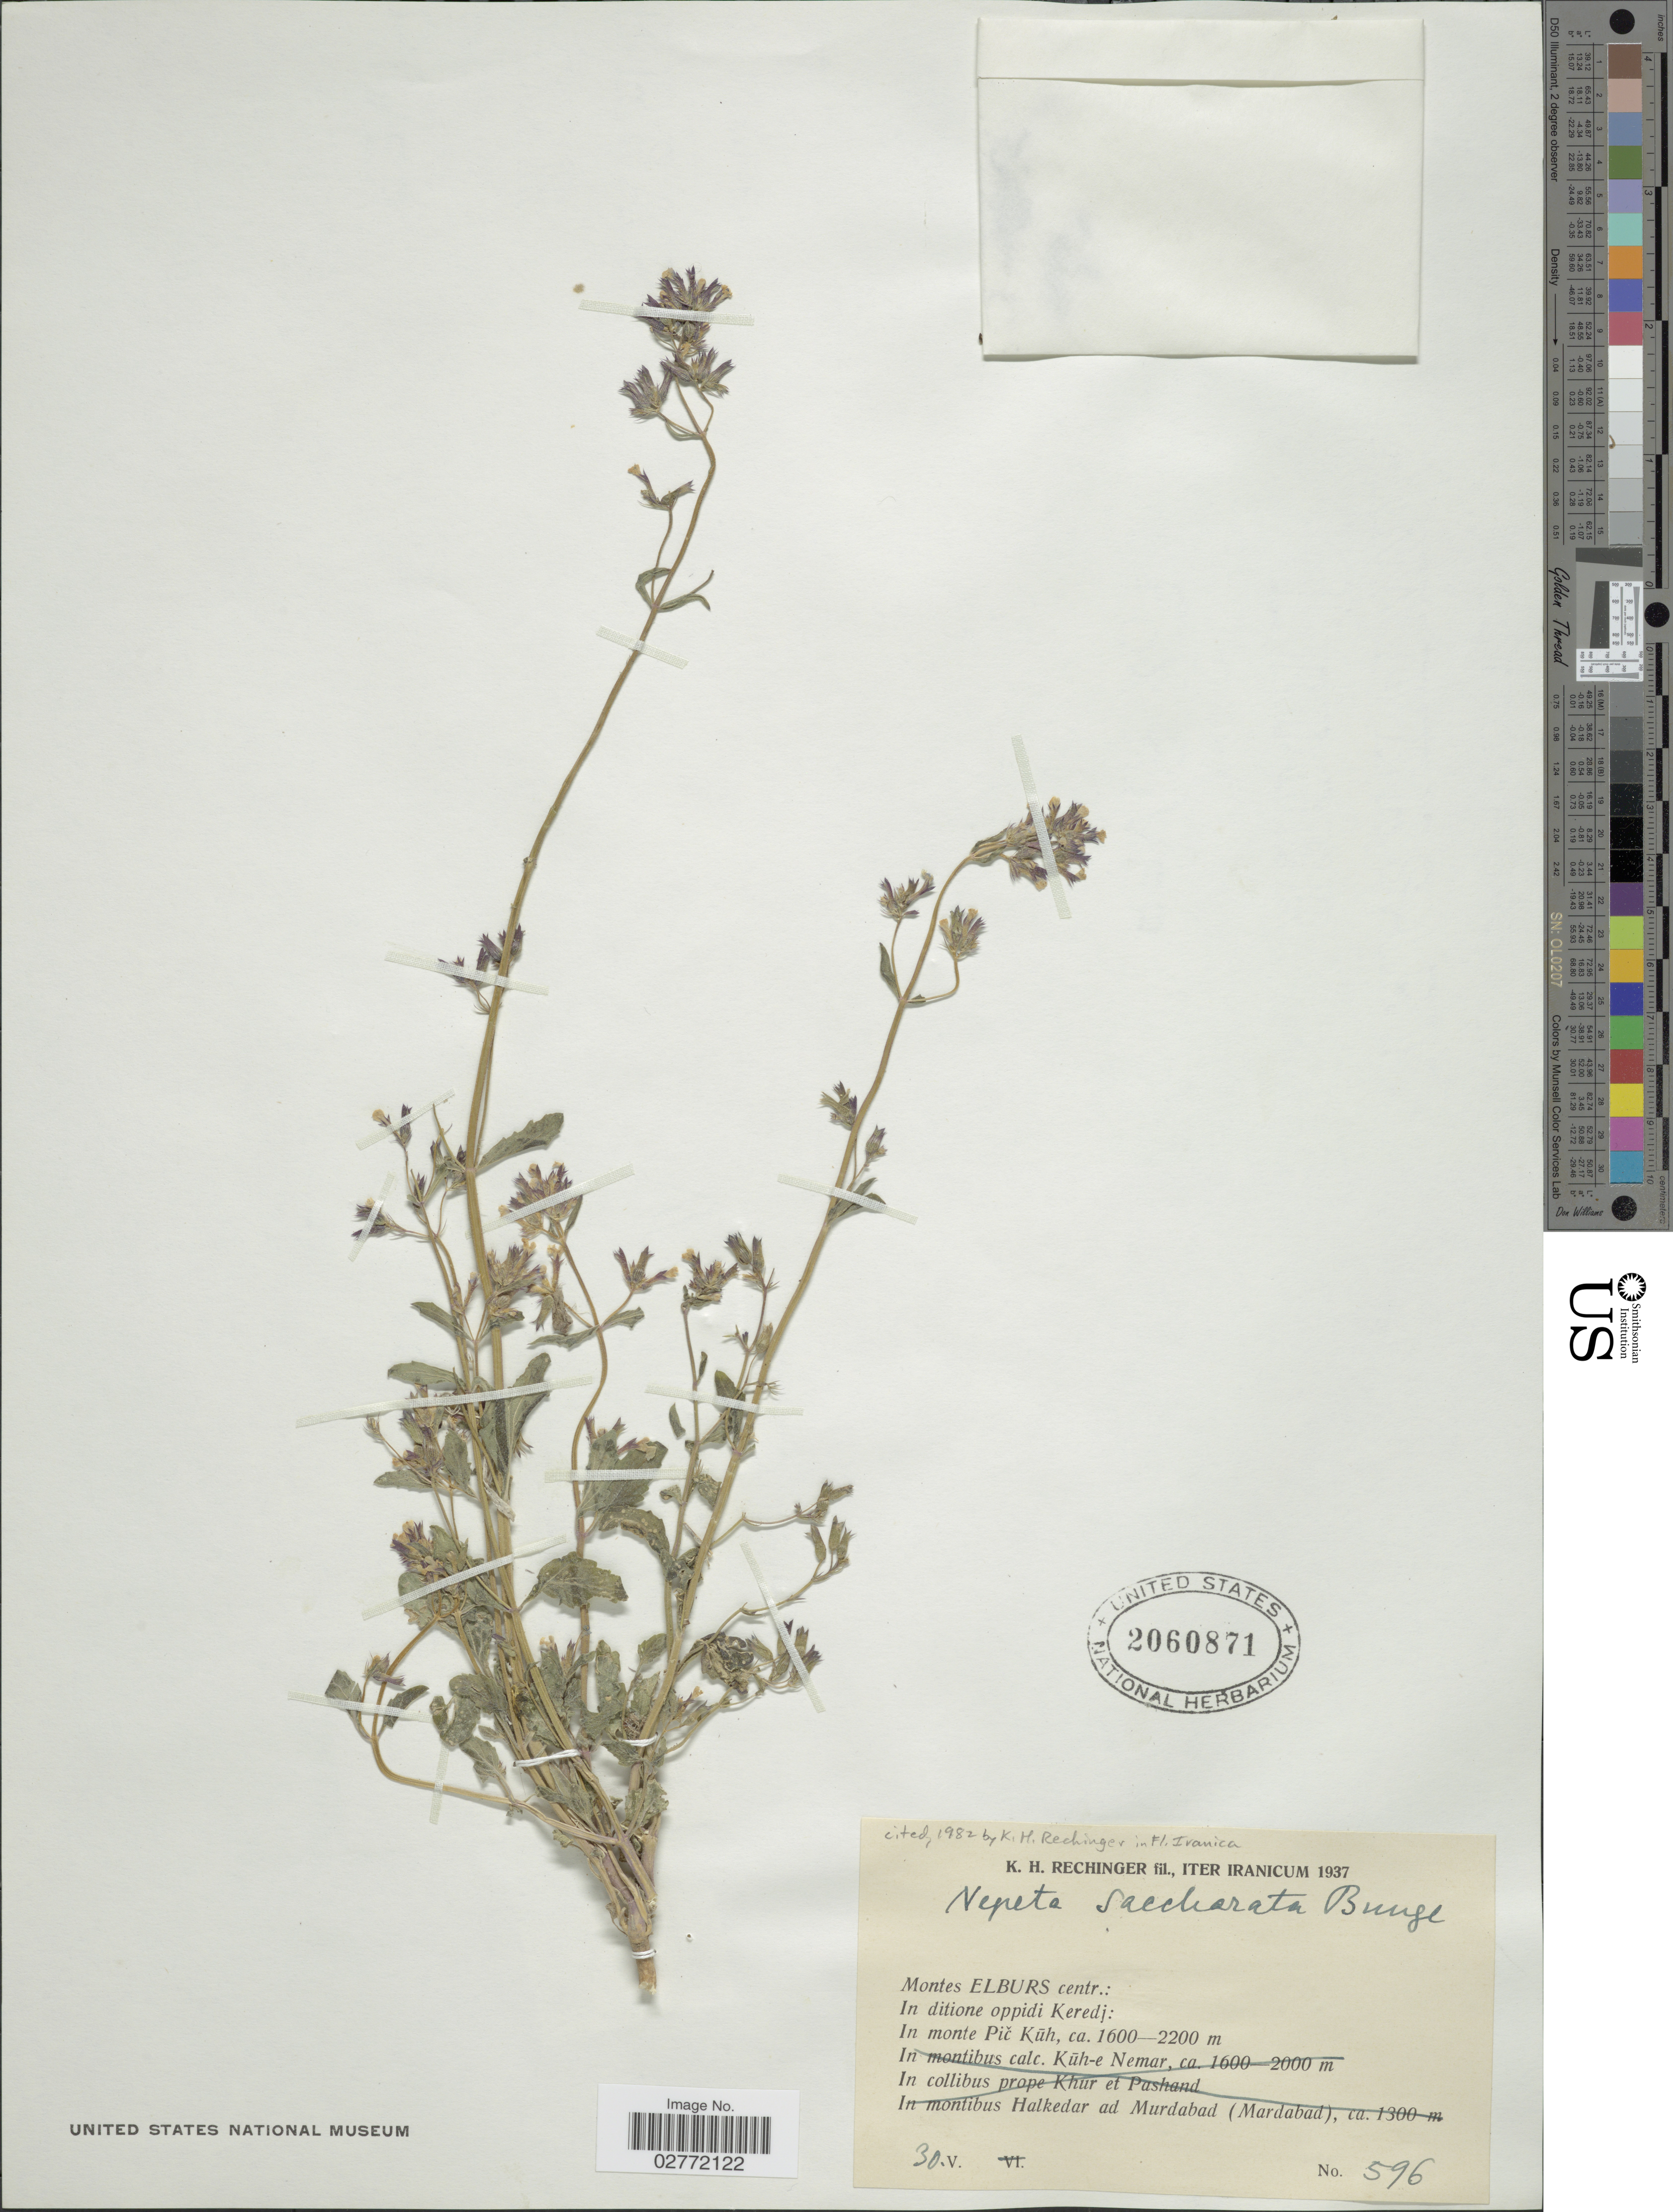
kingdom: Plantae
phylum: Tracheophyta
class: Magnoliopsida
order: Lamiales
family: Lamiaceae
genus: Nepeta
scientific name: Nepeta saccharata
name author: Bunge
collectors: K. H. Rechinger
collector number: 596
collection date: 1937-05-30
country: Iran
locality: Montes Elburs centr., in ditione oppidi Keredj, In monte Pic Küh.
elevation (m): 1600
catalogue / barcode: US 2060871